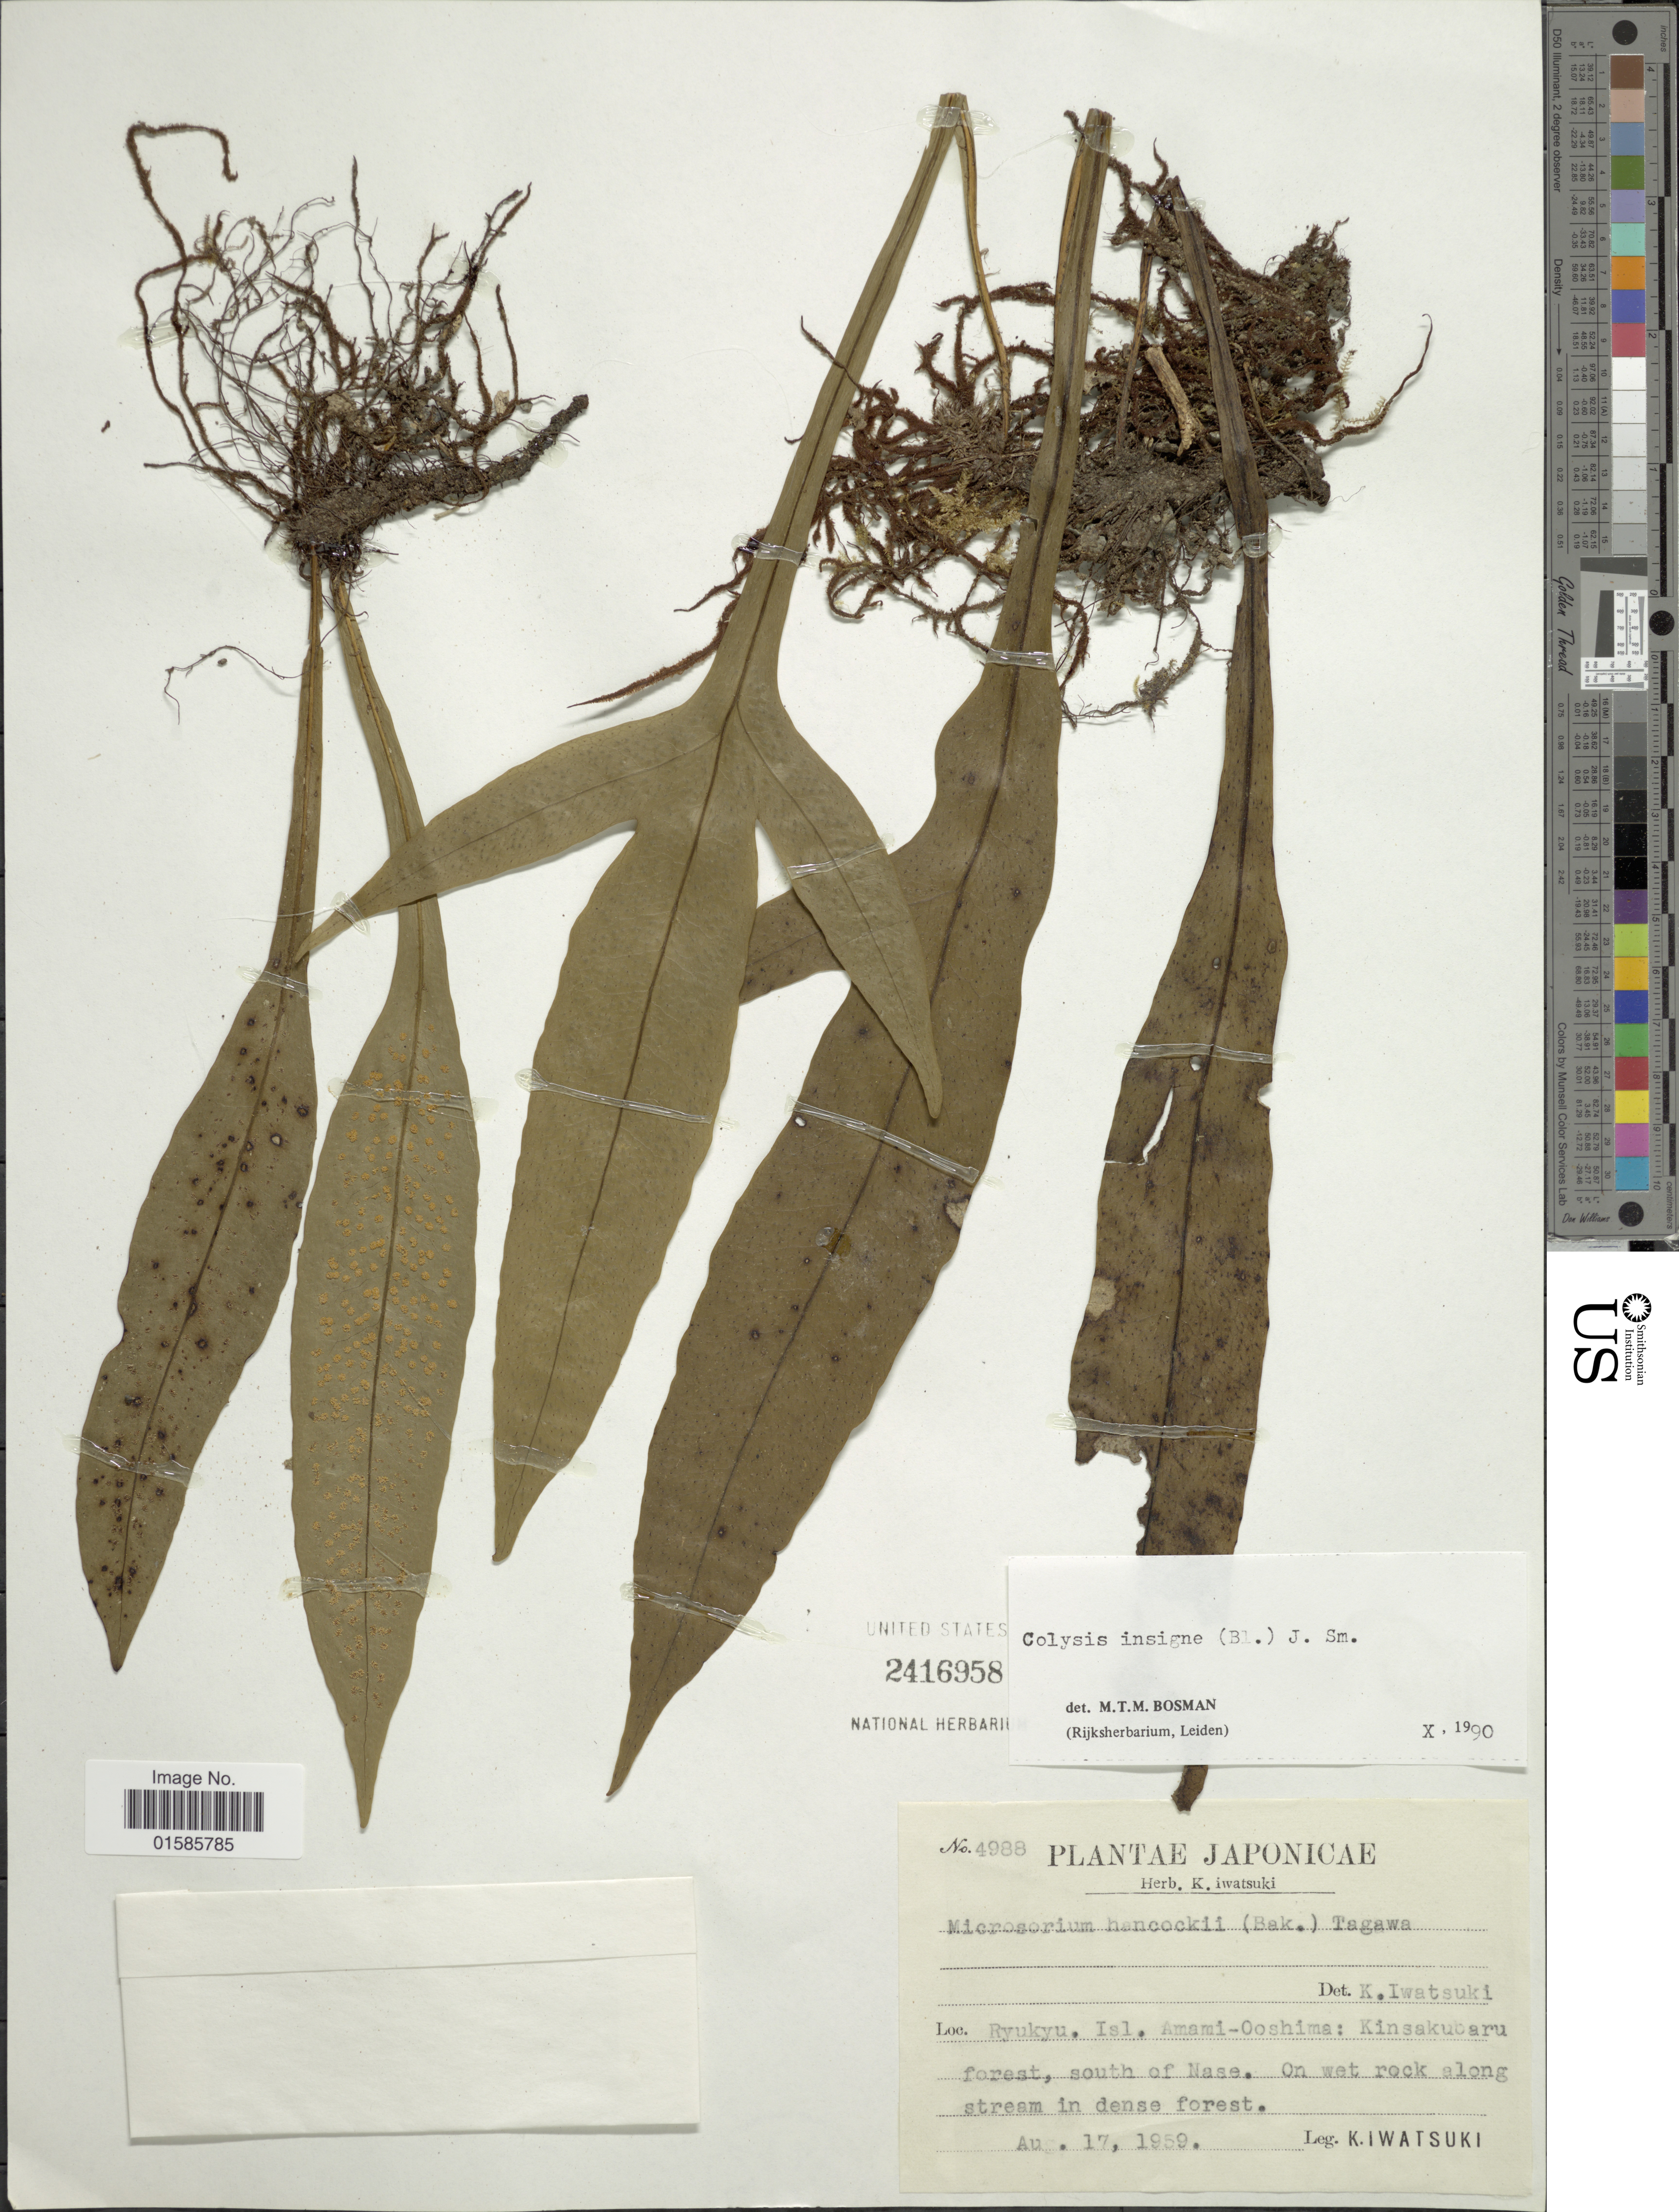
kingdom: Plantae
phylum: Tracheophyta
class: Polypodiopsida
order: Polypodiales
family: Polypodiaceae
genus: Microsorum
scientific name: Microsorum insigne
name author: (Blume) Copel.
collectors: K. Iwatsuki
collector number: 4988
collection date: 1959-08-17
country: Japan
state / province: Okinawa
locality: Ryukyu Isl Amami-Ooshima: Kinasakubaru forest, south of Nase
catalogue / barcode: US 2416958